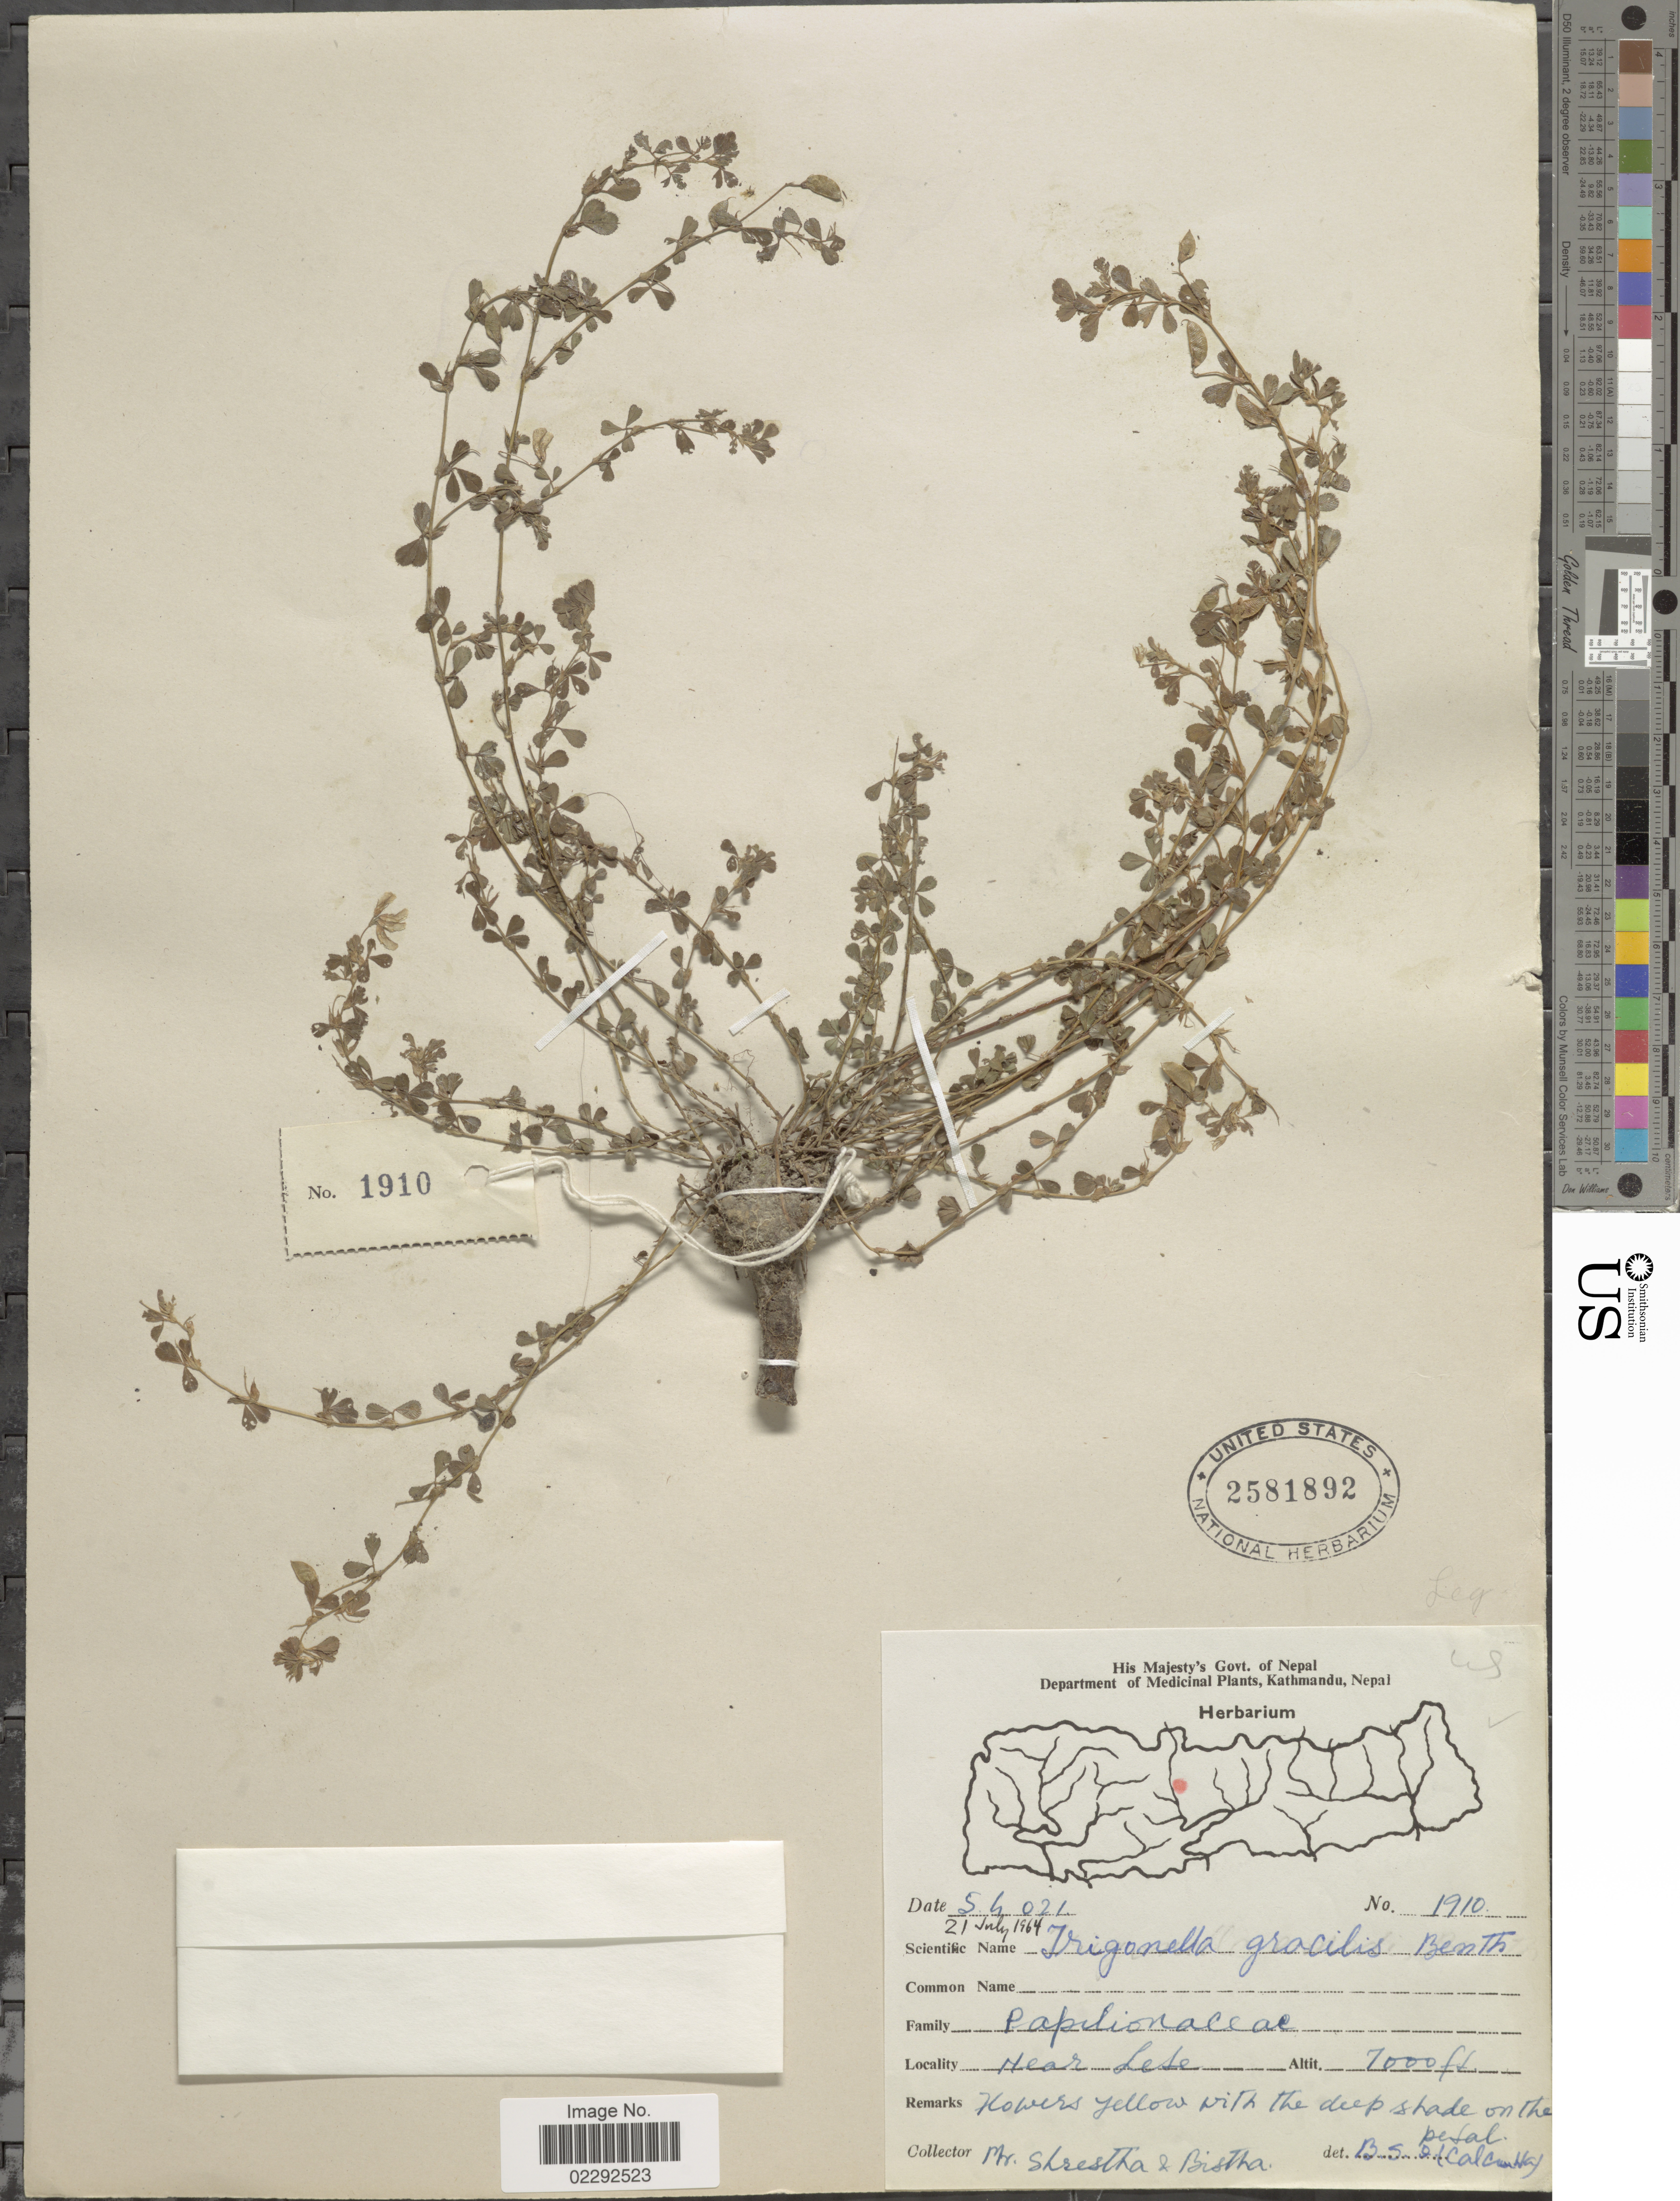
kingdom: Plantae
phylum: Tracheophyta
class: Magnoliopsida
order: Fabales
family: Fabaceae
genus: Trigonella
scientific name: Trigonella gracilis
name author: Benth.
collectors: -. Shrestha & M. Bistha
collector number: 1910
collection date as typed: Transcribed d/m/y: 5/4/21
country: Nepal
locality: Near Lese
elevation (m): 2134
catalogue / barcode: US 2581892